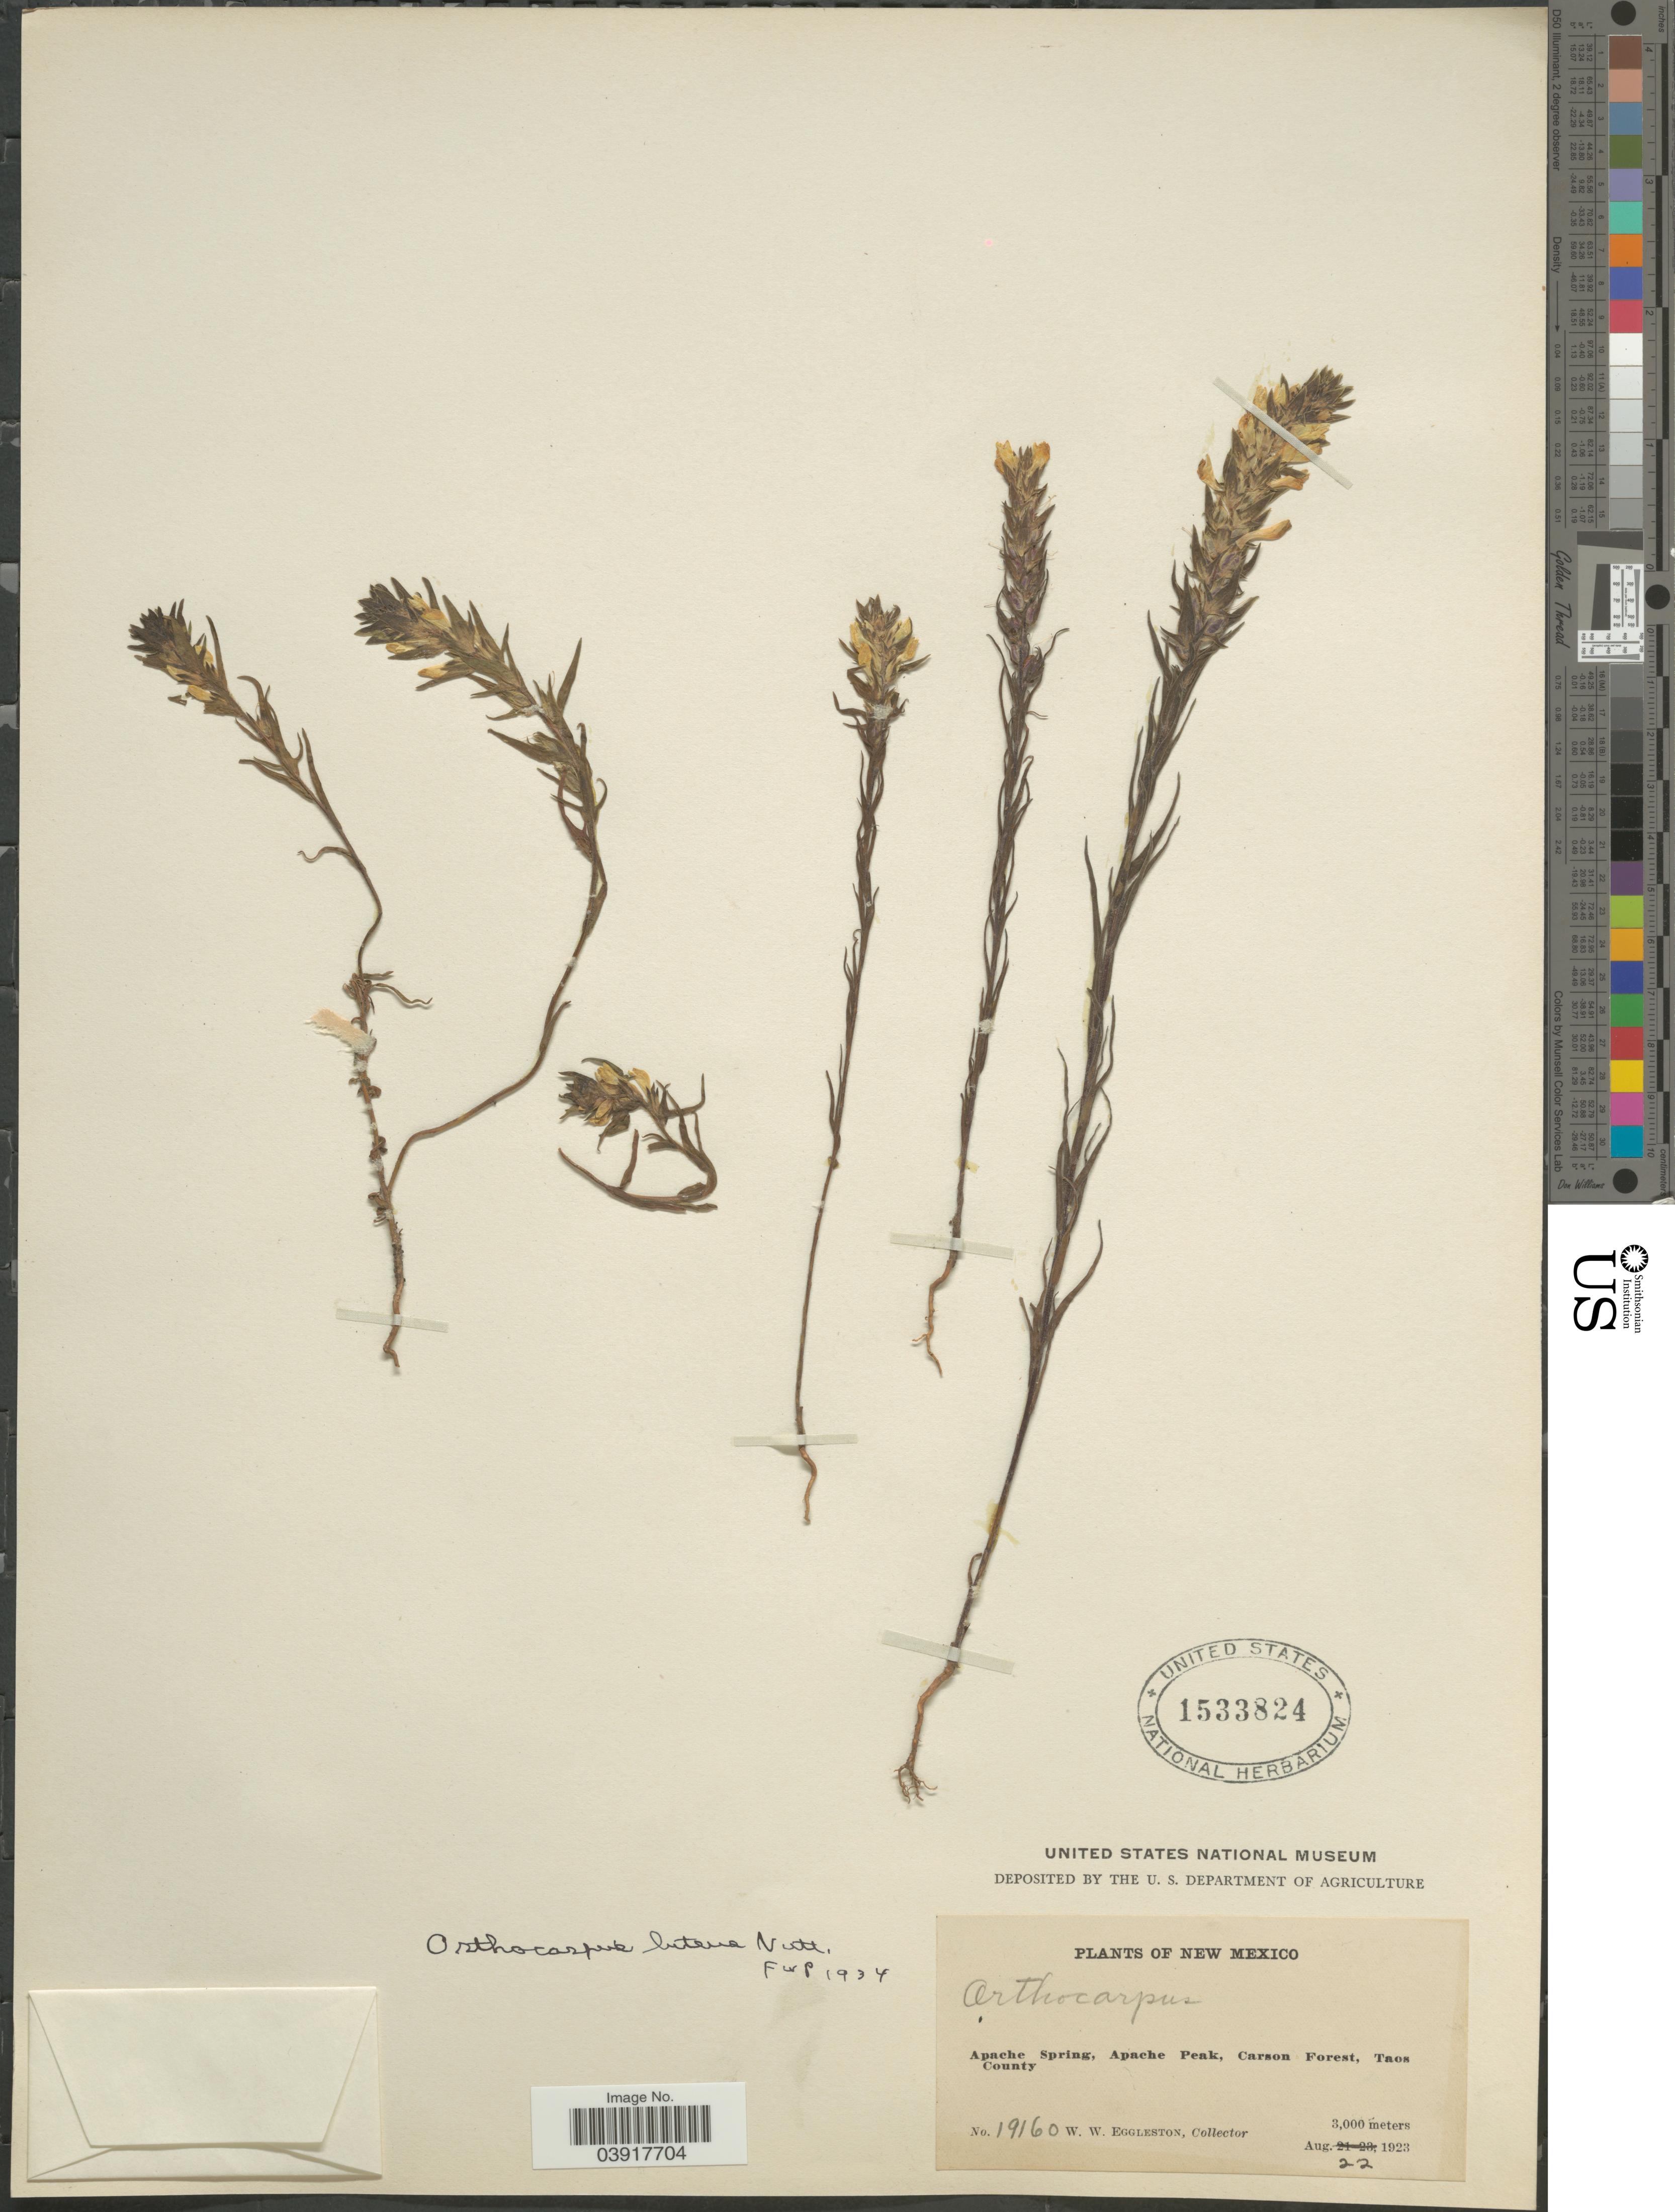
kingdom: Plantae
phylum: Tracheophyta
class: Magnoliopsida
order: Lamiales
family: Orobanchaceae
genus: Orthocarpus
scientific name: Orthocarpus luteus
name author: Nutt.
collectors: W. W. Eggleston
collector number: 19160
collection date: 1923-08-22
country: United States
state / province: New Mexico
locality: Apache Spring, Apache Peak, Carson Forest, Taos County.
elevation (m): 3000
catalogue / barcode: US 1533824